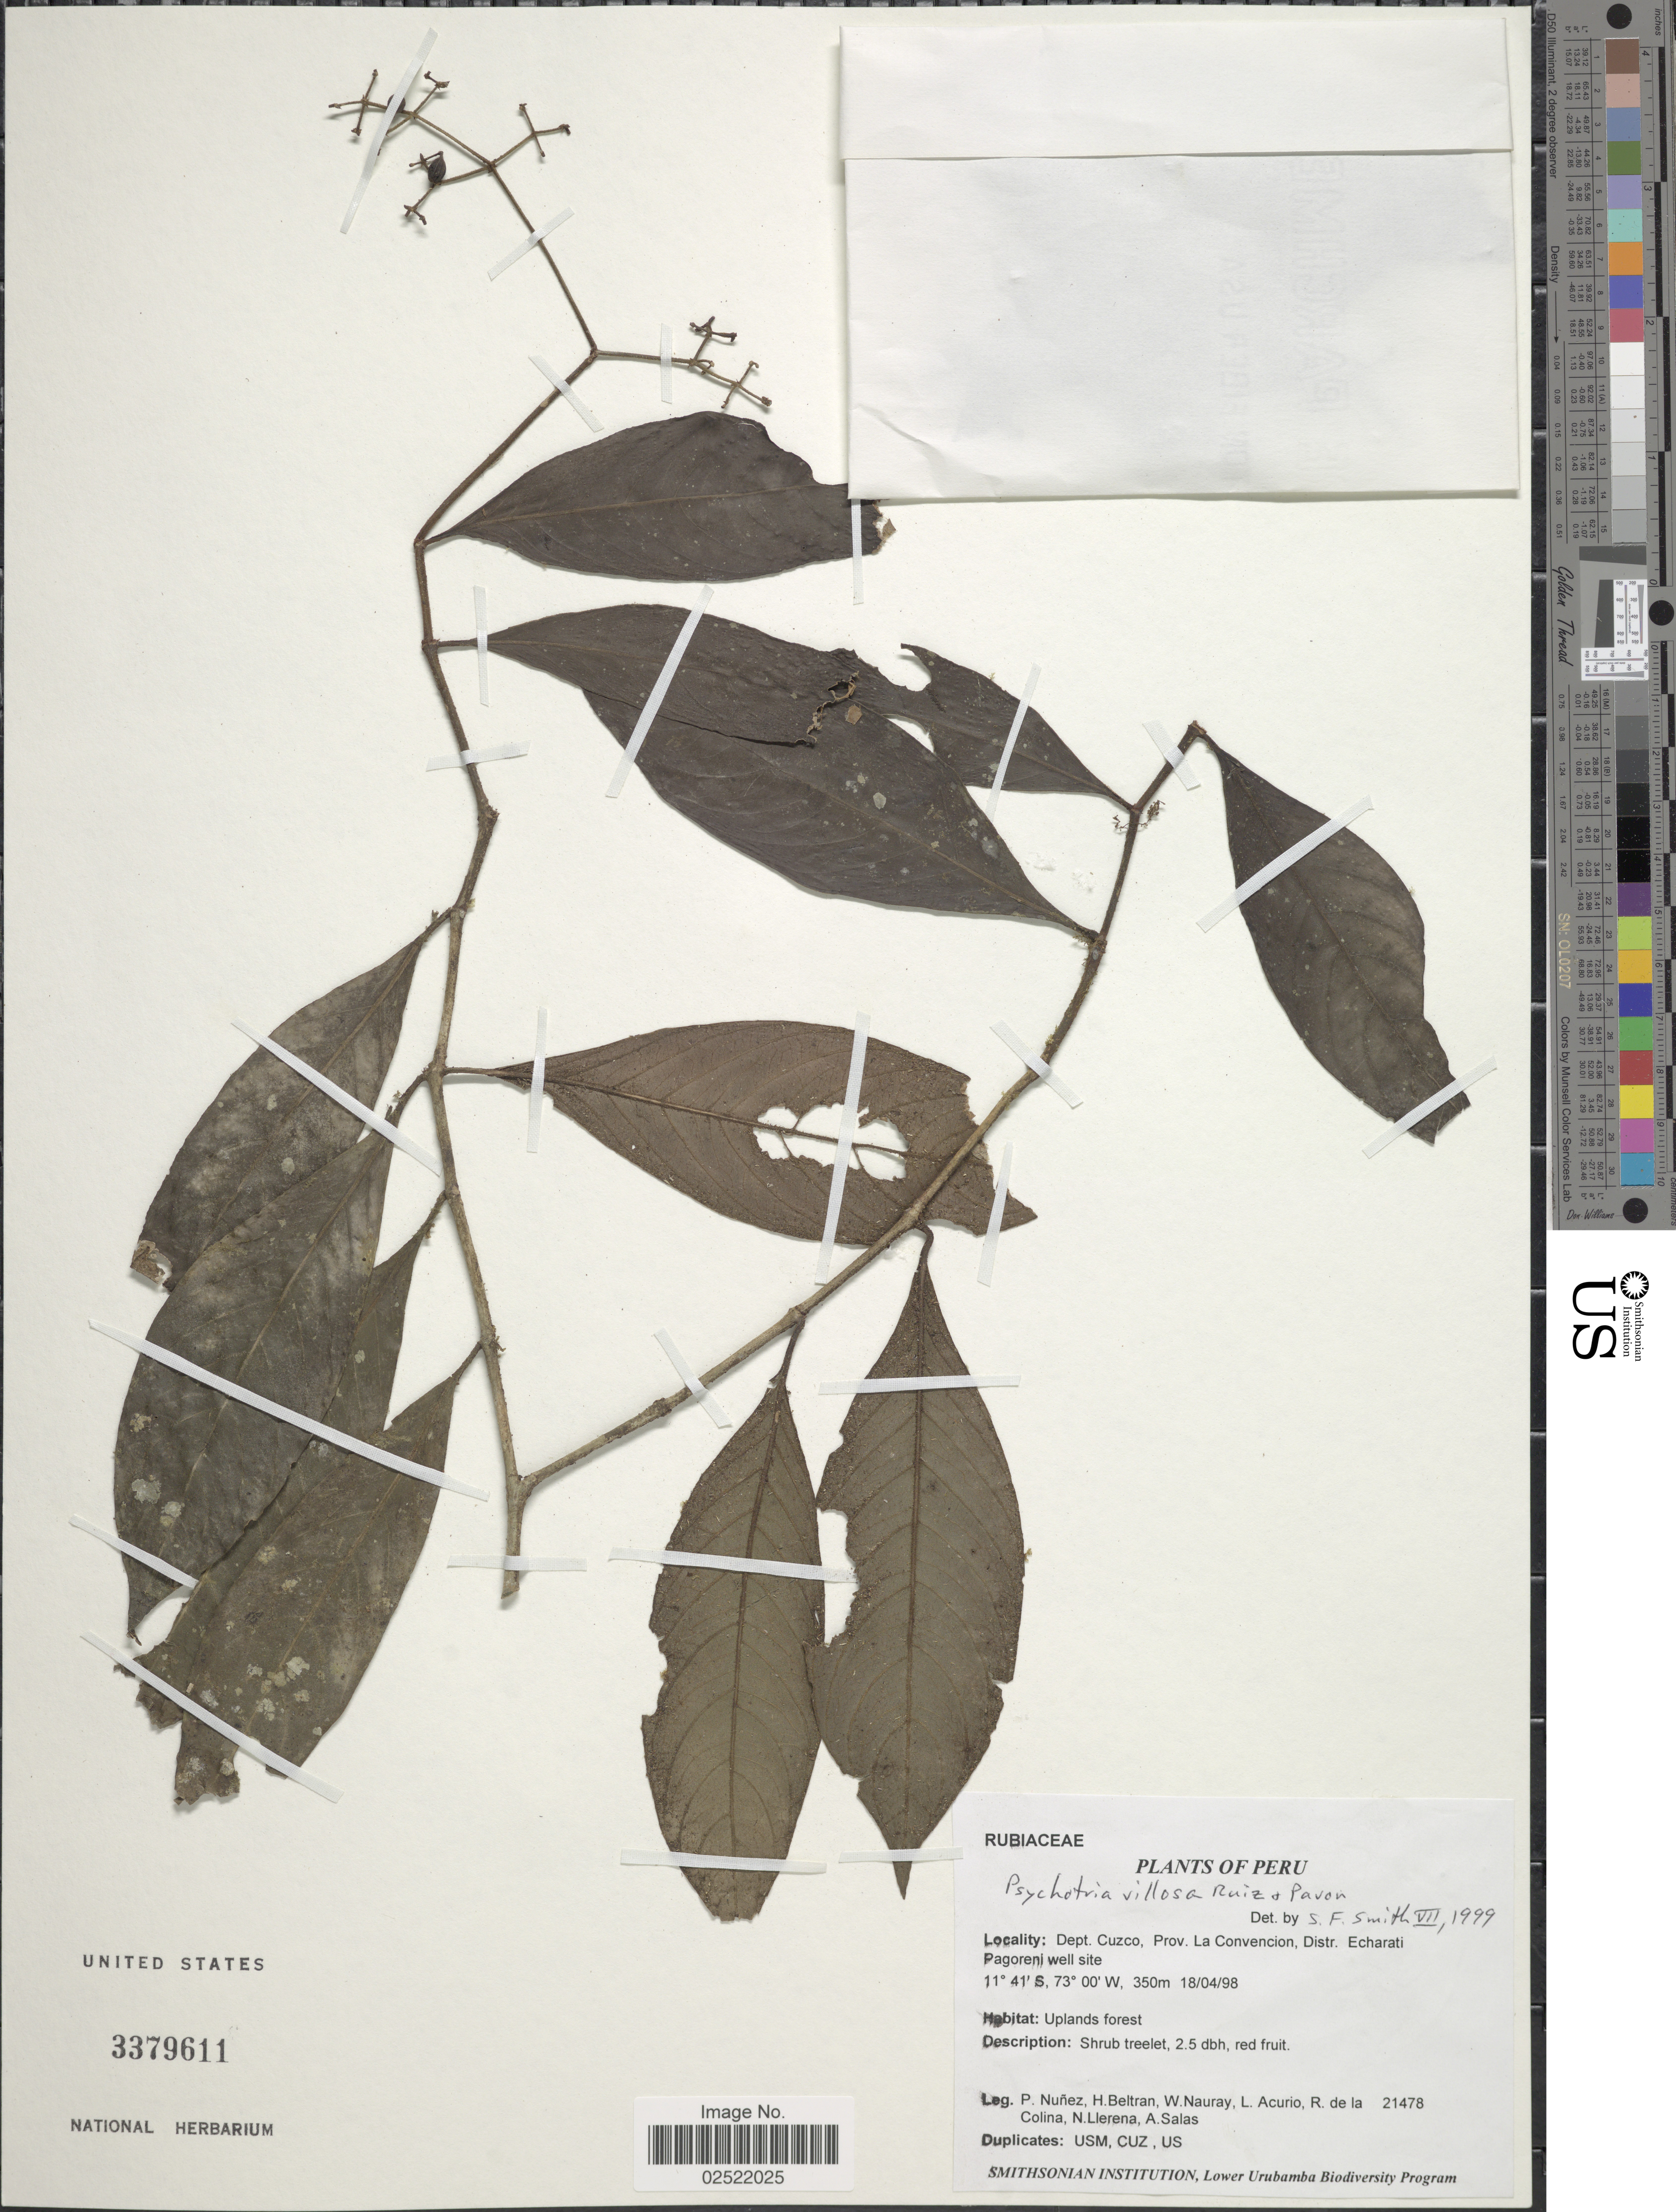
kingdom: Plantae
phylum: Tracheophyta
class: Magnoliopsida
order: Gentianales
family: Rubiaceae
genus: Psychotria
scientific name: Psychotria villosa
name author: Ruiz & Pav.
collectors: P. Nuñez V., H. Beltran, W. Nauray, L. Acurio & et al.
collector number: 21478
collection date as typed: Transcribed d/m/y: 18/4/98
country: Peru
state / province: Cusco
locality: Dept. Cuzco, Prov. La Convencion, Distr. Echarati Pagoreni well site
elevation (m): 350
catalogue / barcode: US 3379611